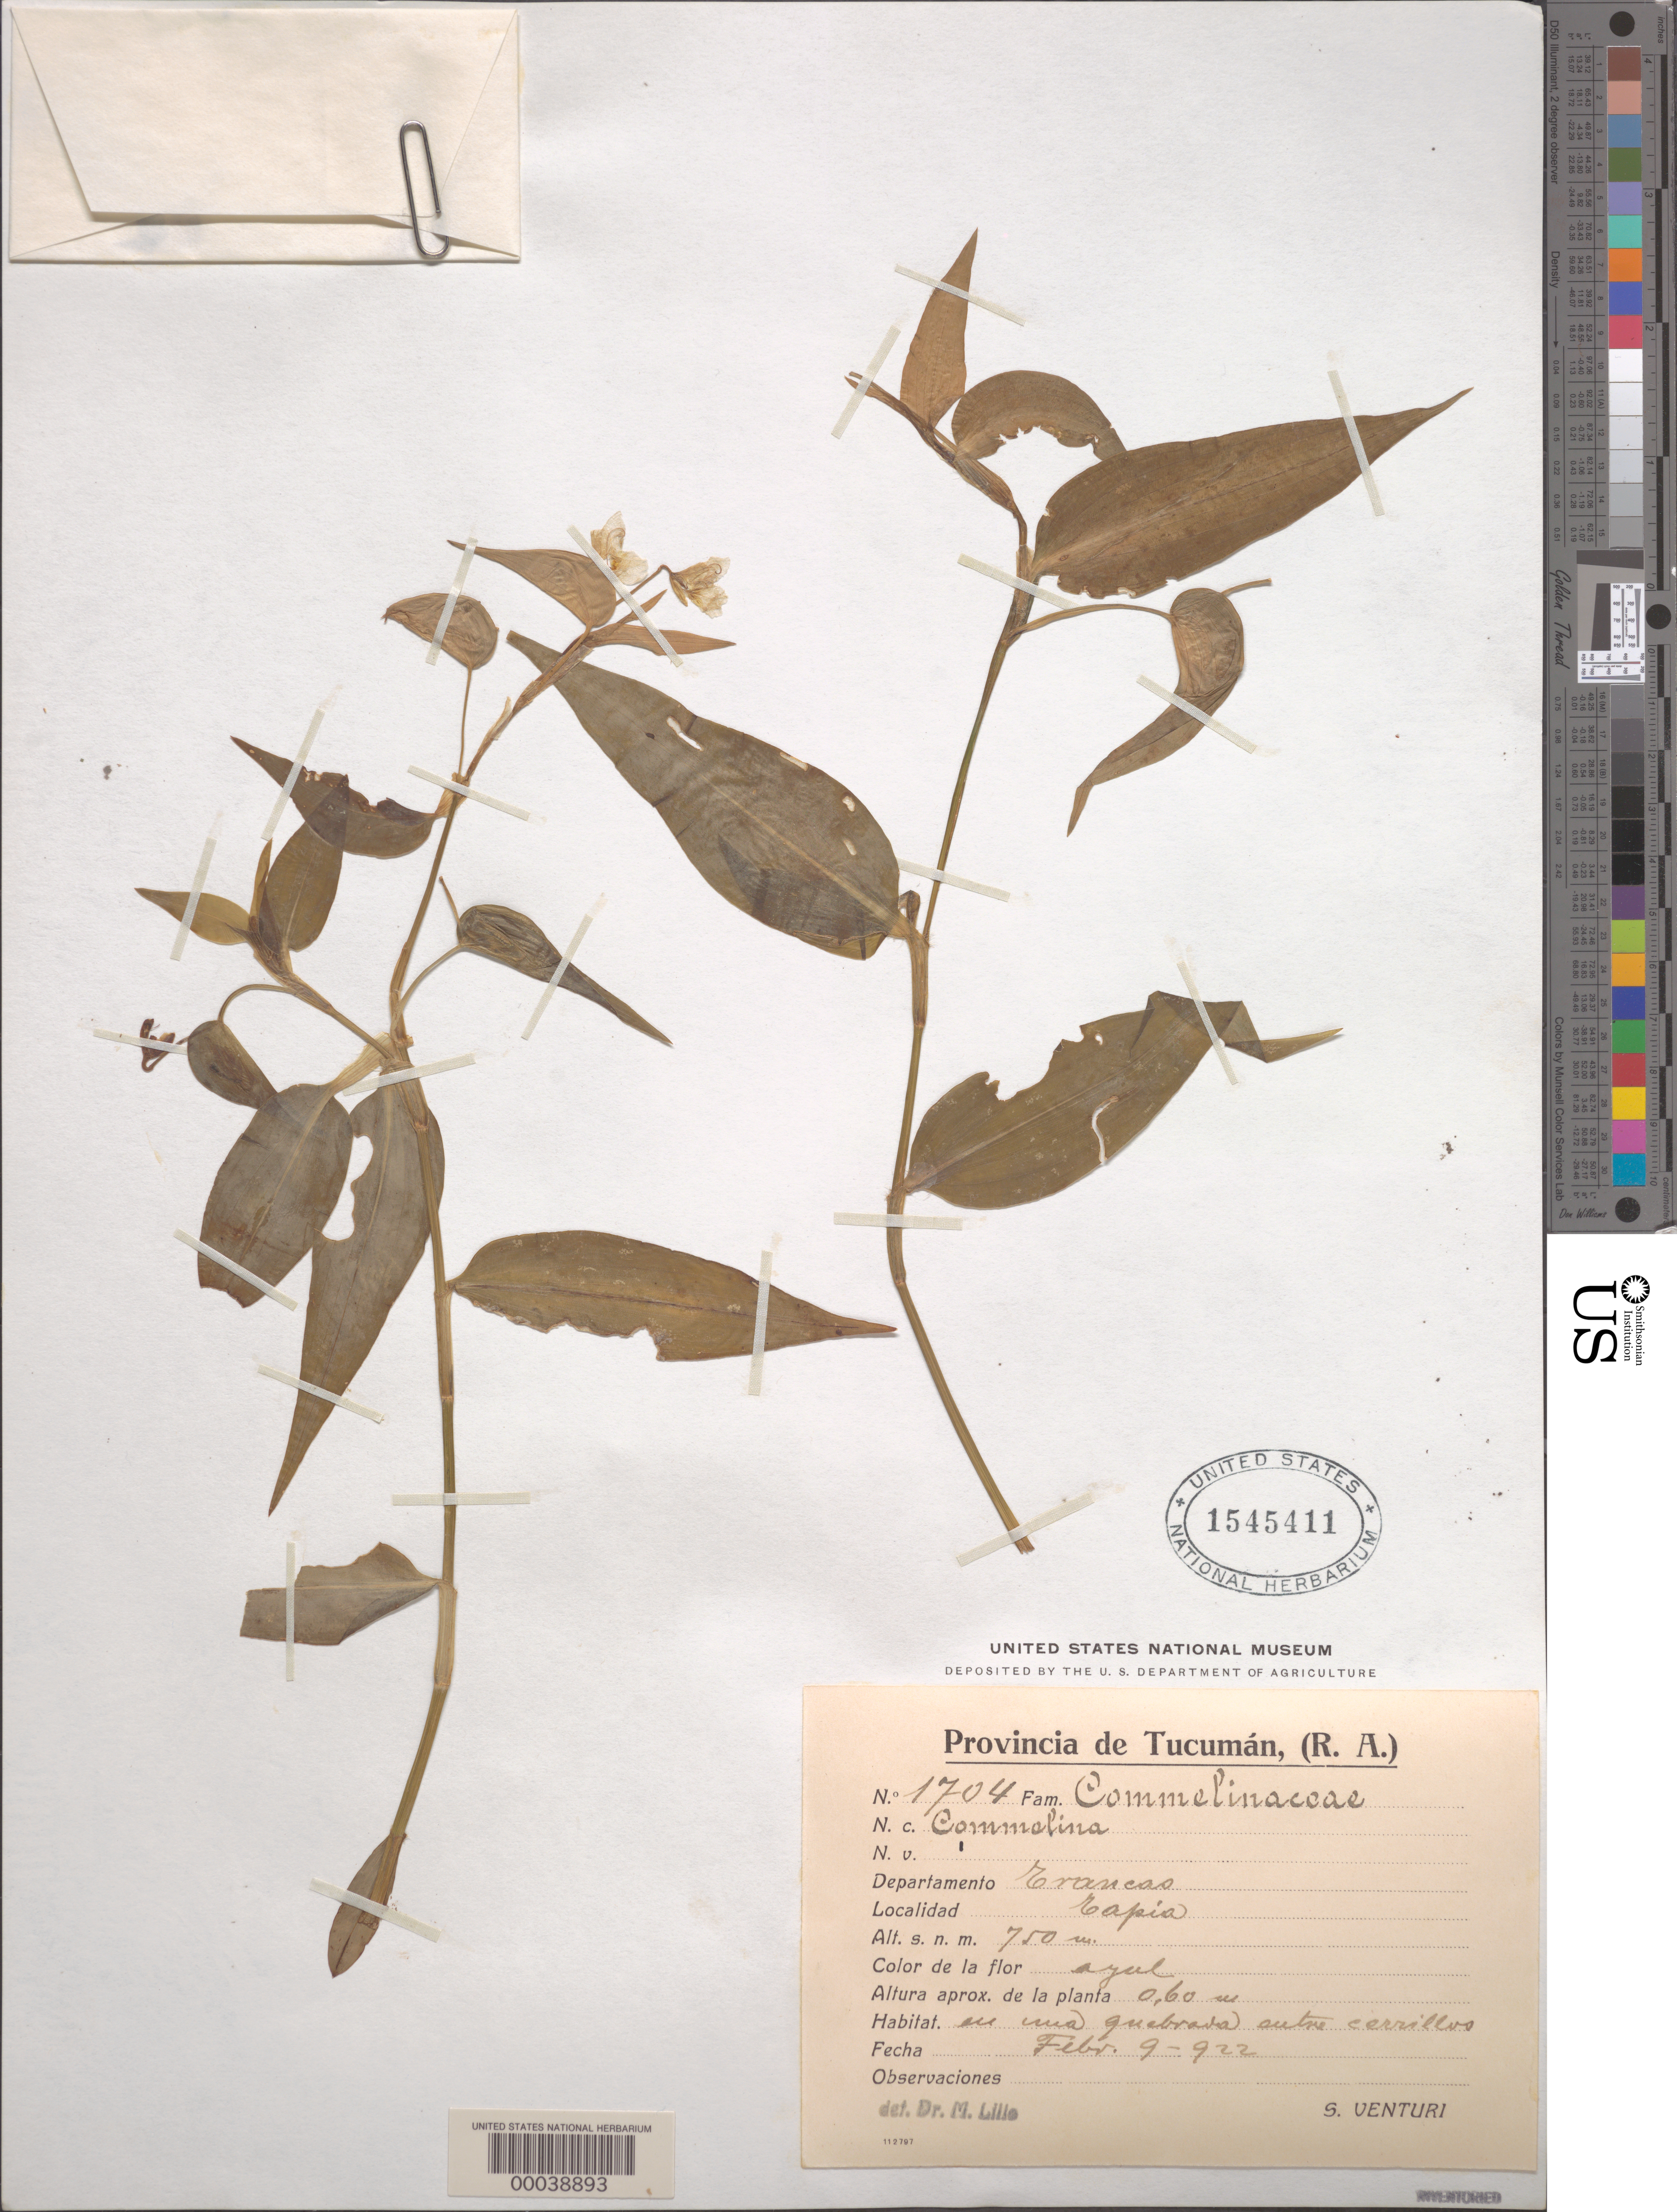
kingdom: Plantae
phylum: Tracheophyta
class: Liliopsida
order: Commelinales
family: Commelinaceae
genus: Commelina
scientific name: Commelina quitensis var. mandonii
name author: C.B. Clarke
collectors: S. Venturi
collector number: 1704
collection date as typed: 09 Feb 1922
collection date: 1922-02-09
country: Argentina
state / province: Tucumán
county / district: Trancas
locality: Tapia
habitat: Dry ravine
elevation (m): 750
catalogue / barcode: US 1545411